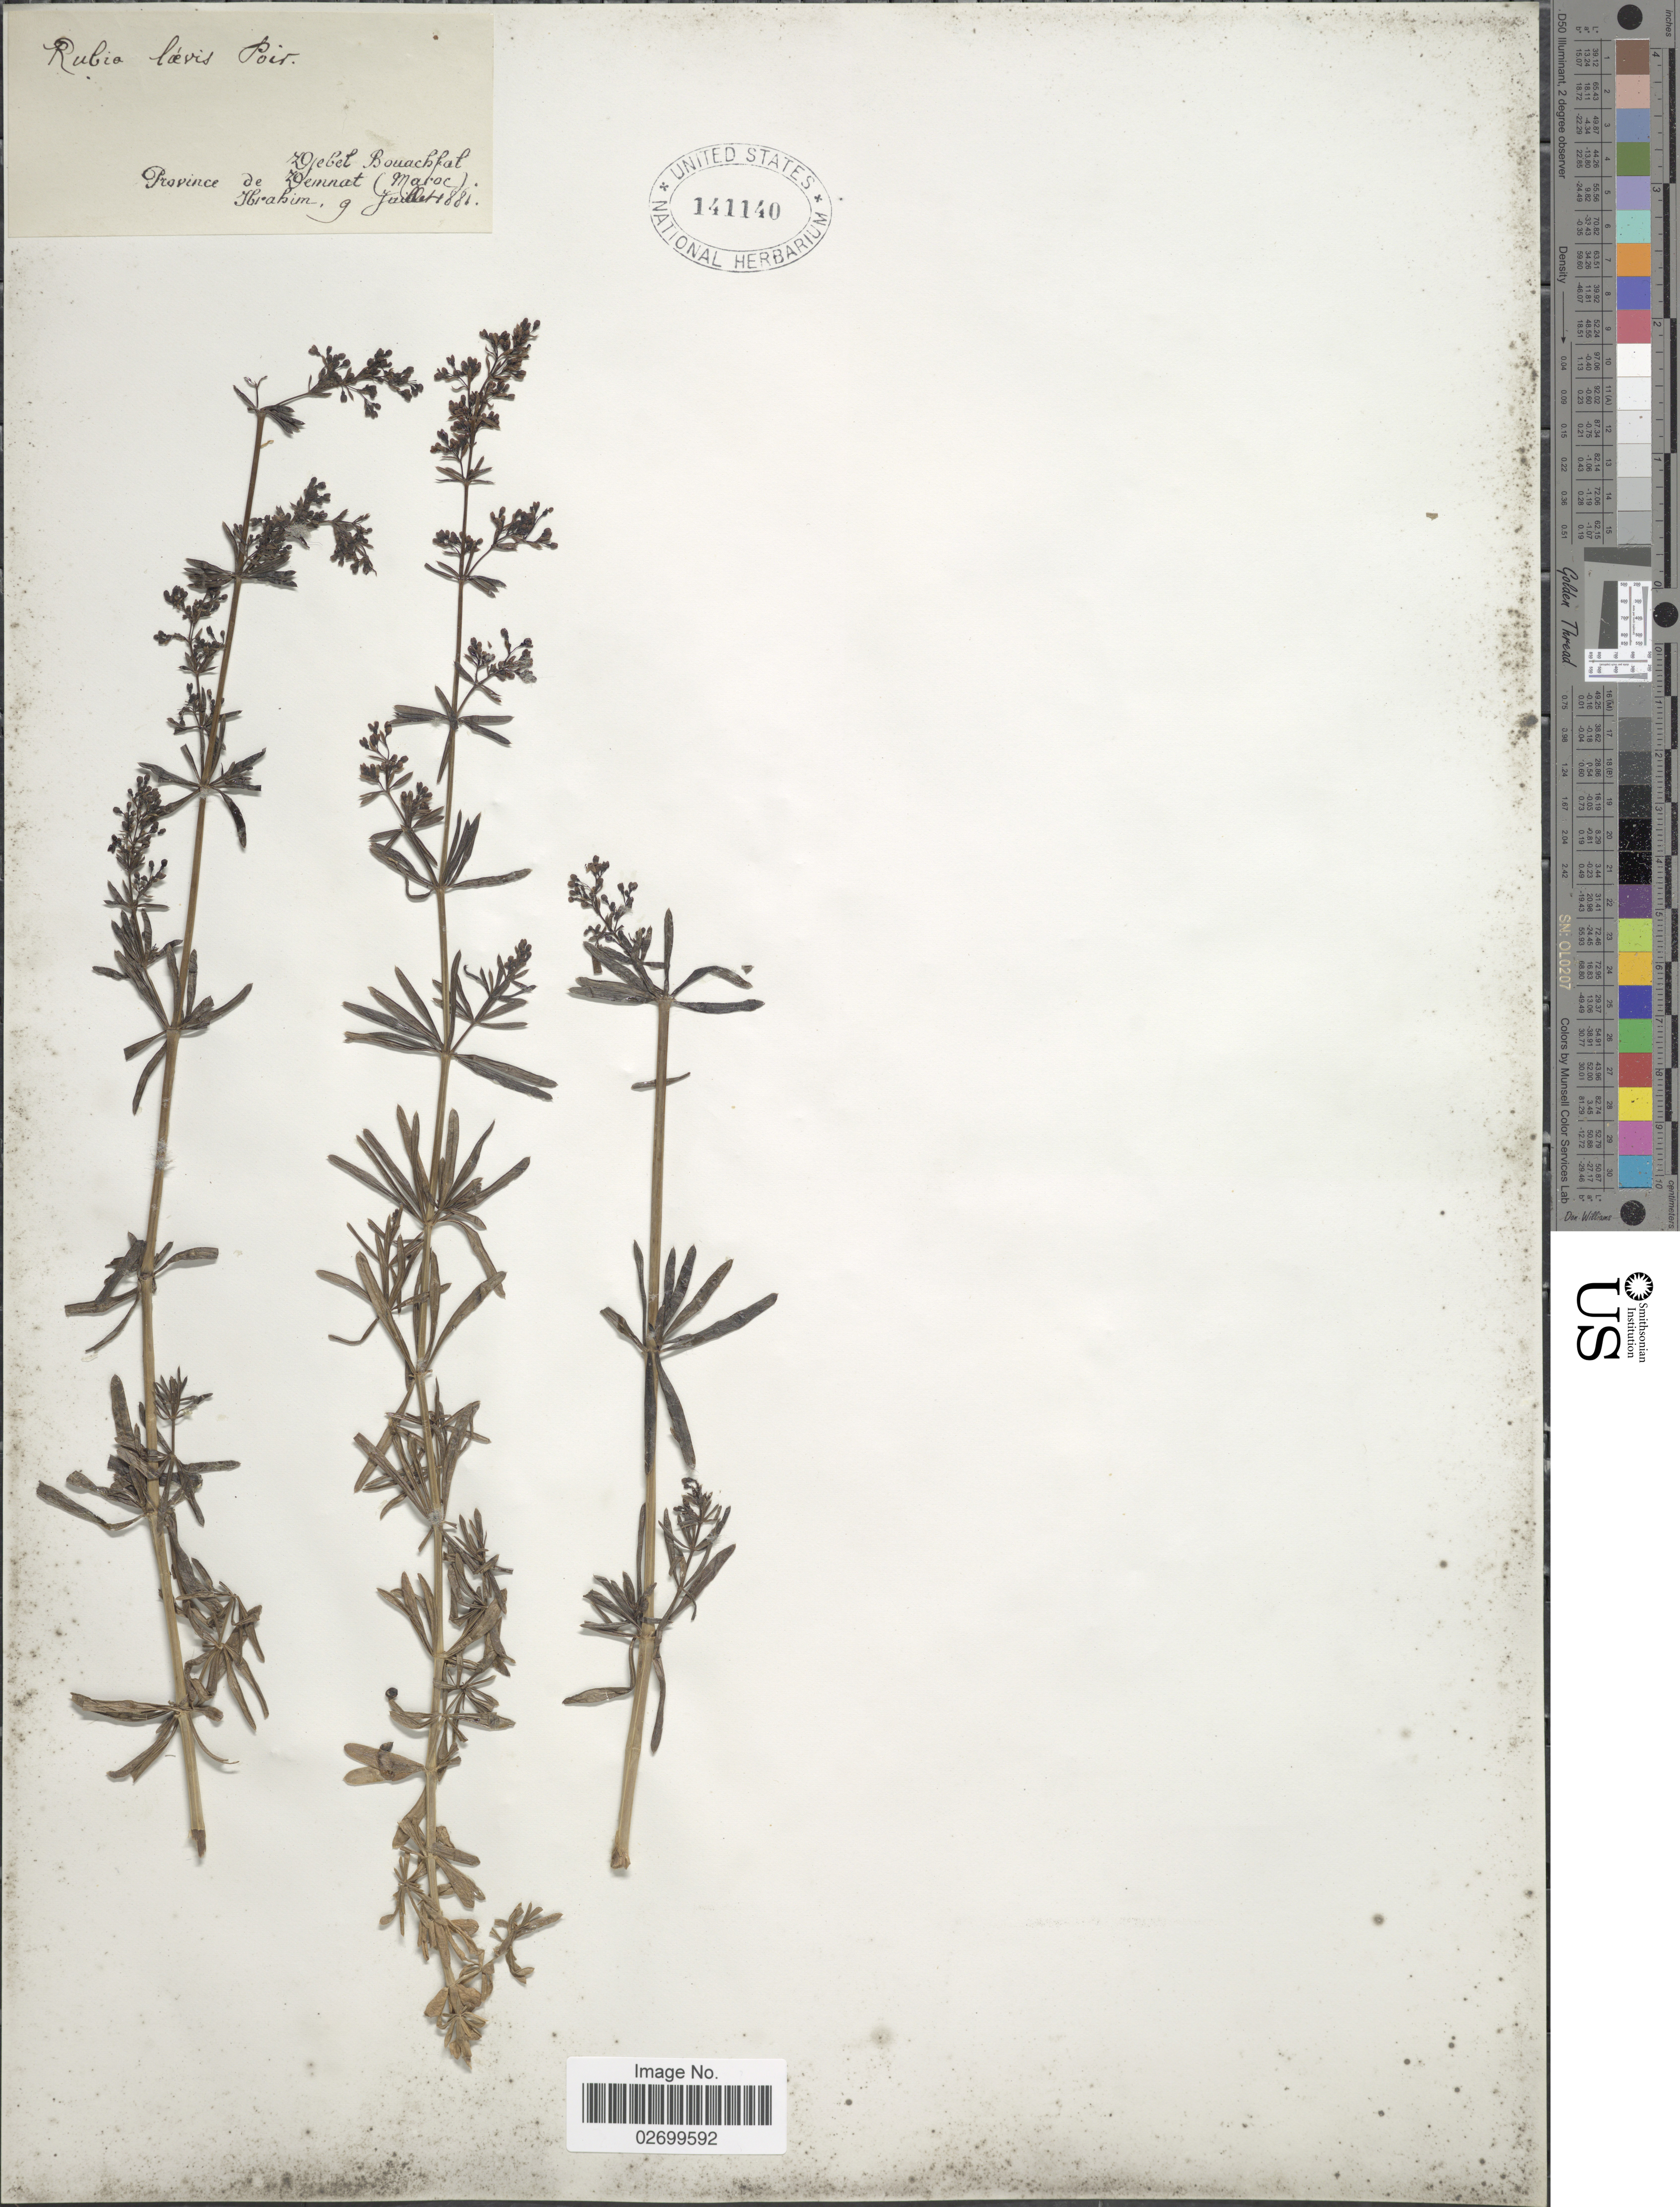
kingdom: Plantae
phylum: Tracheophyta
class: Magnoliopsida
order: Gentianales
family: Rubiaceae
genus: Rubia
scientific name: Rubia laevis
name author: Thunb.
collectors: -. Ibrahim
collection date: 1881-07-09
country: Morocco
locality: Djebel Bouachfal, Province de Demnat (Maroc.).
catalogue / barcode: US 141140